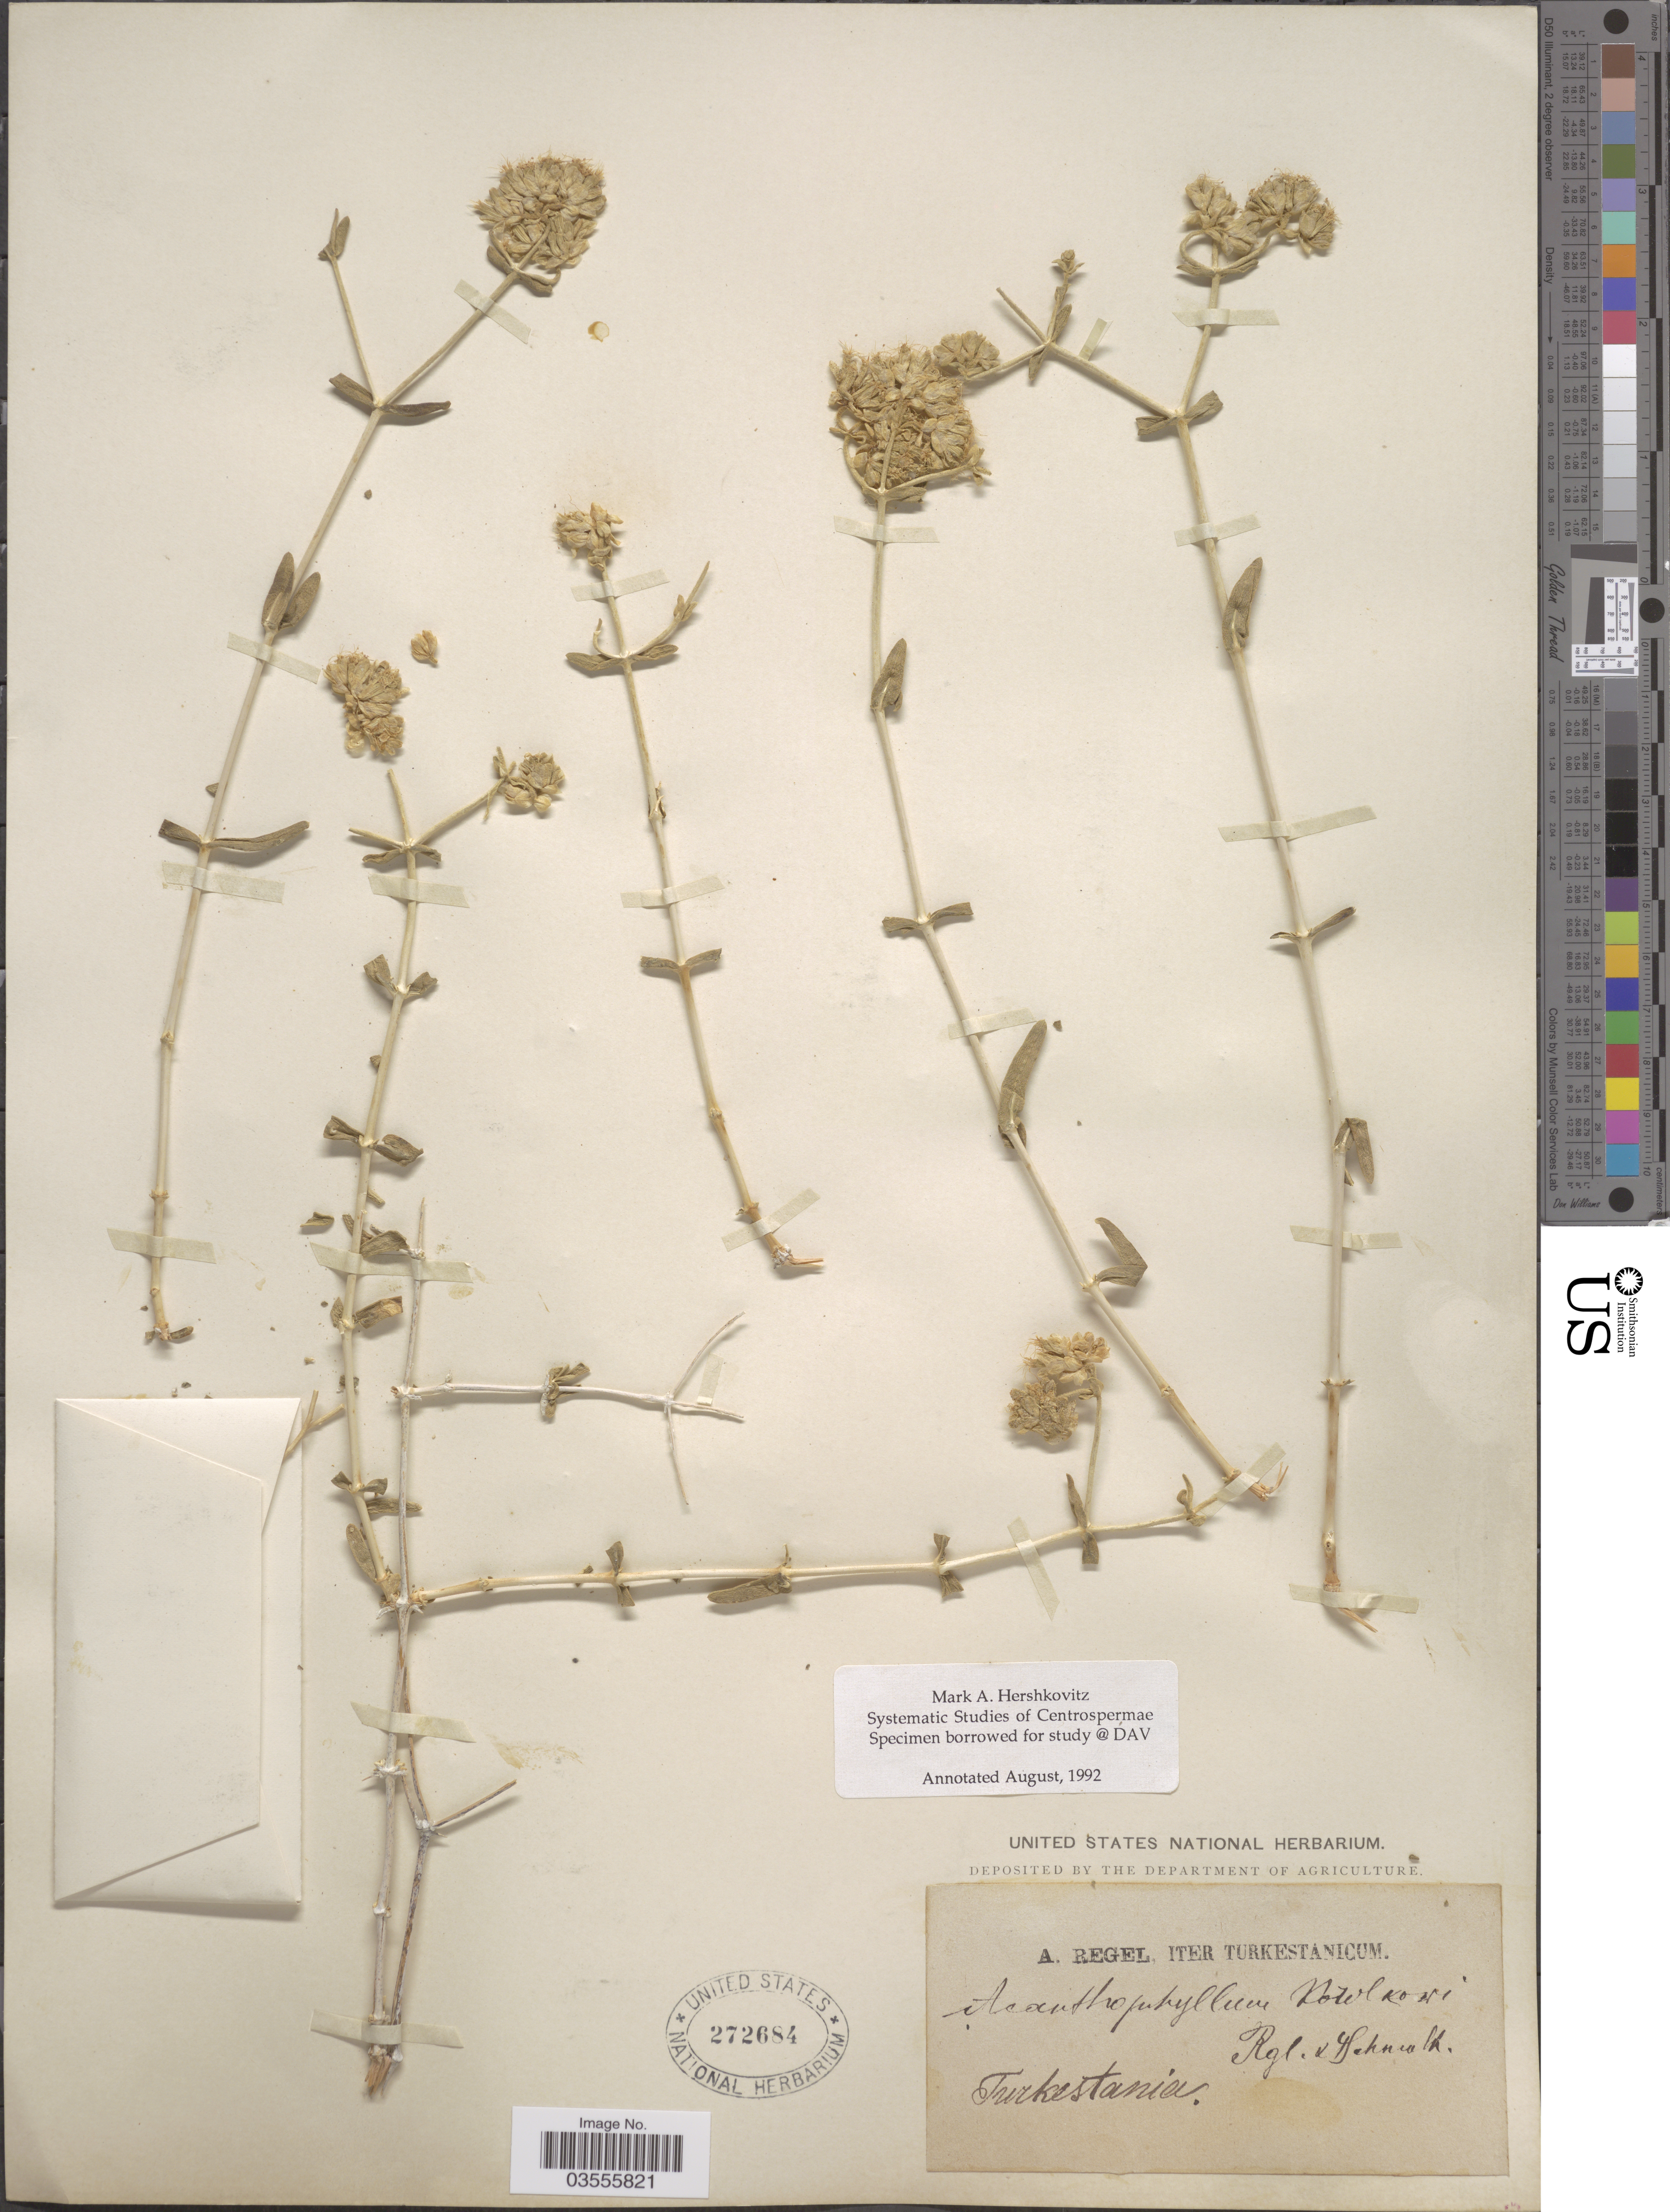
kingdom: Plantae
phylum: Tracheophyta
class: Magnoliopsida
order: Caryophyllales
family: Caryophyllaceae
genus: Acanthophyllum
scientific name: Acanthophyllum korolkowii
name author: Regel & Schmalh.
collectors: A. Regel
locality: Turkestania. Iter Turkestanicum.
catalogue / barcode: US 272684